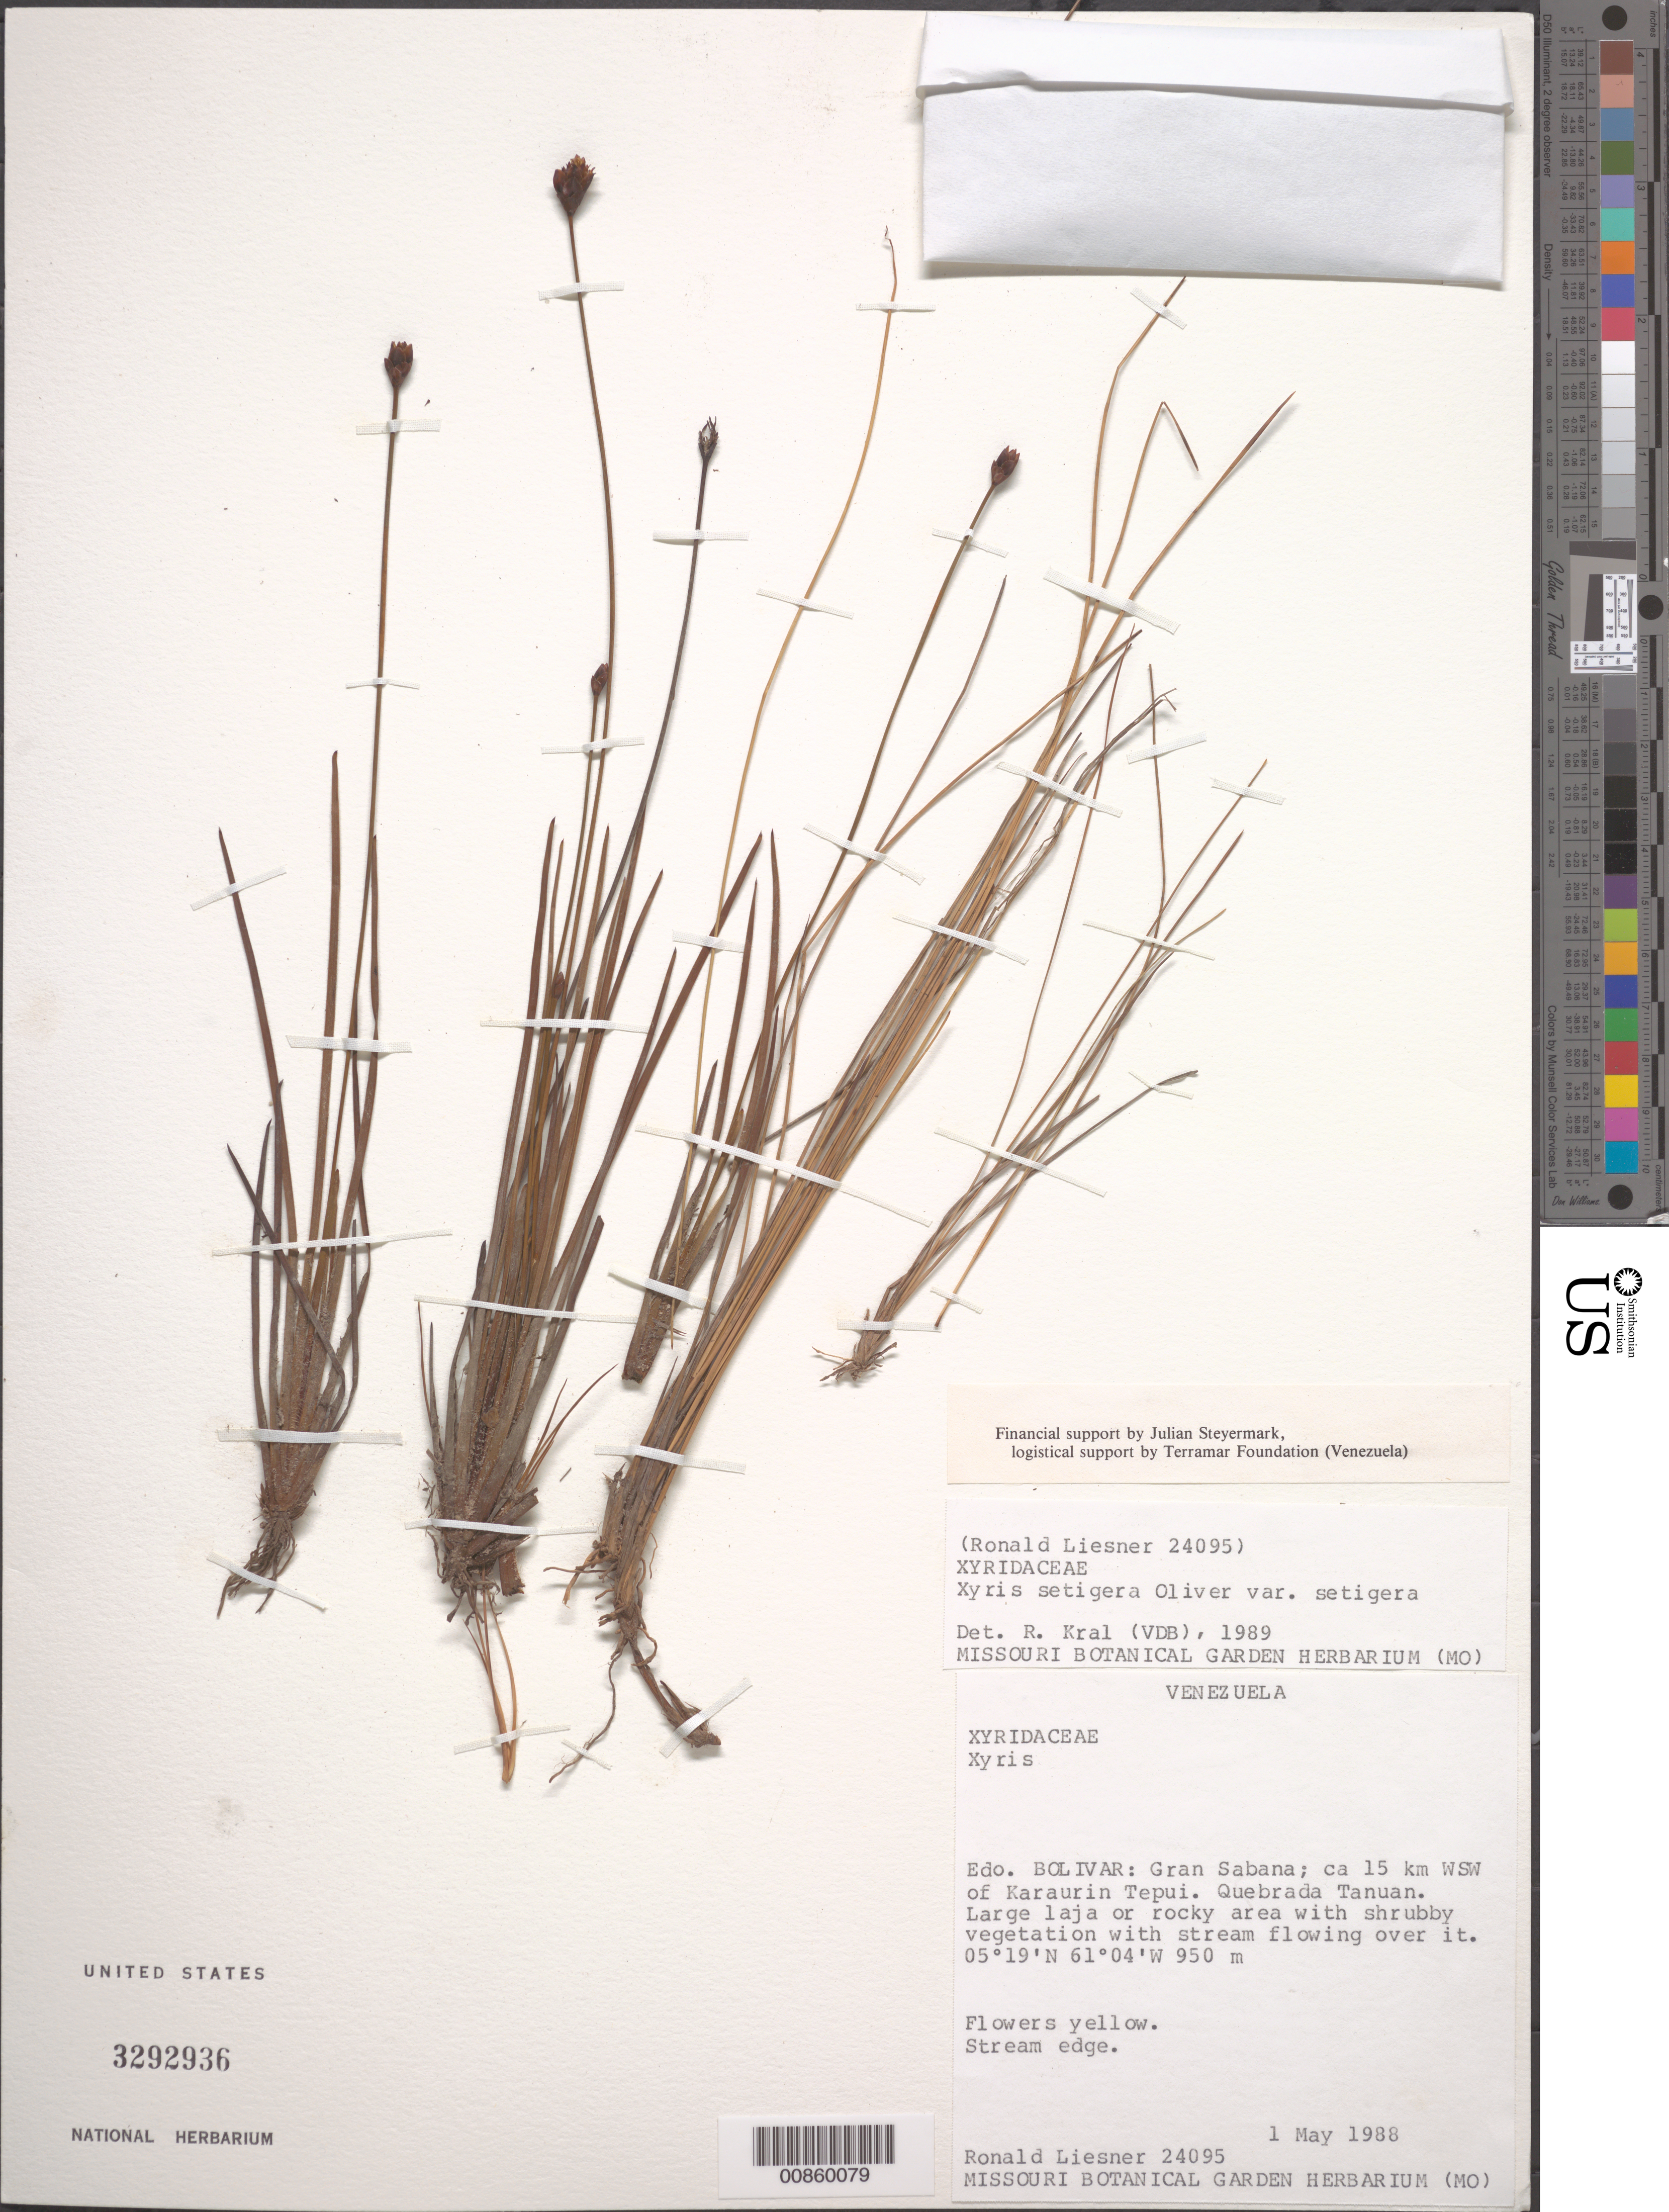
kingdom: Plantae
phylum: Tracheophyta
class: Liliopsida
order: Poales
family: Xyridaceae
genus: Xyris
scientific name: Xyris setigera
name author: Oliv.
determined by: Kral, Robert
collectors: R. L. Liesner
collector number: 24095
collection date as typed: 1-May-88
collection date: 1988-05-01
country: Venezuela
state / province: Bolívar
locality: Gran Sabana, ca 15 km WSW of Karaurin tepuí, Quebrada Tanuan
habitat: Large laja or rocky area with shrubby vegetation with stream flowing over it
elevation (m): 950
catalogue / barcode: US 3292936